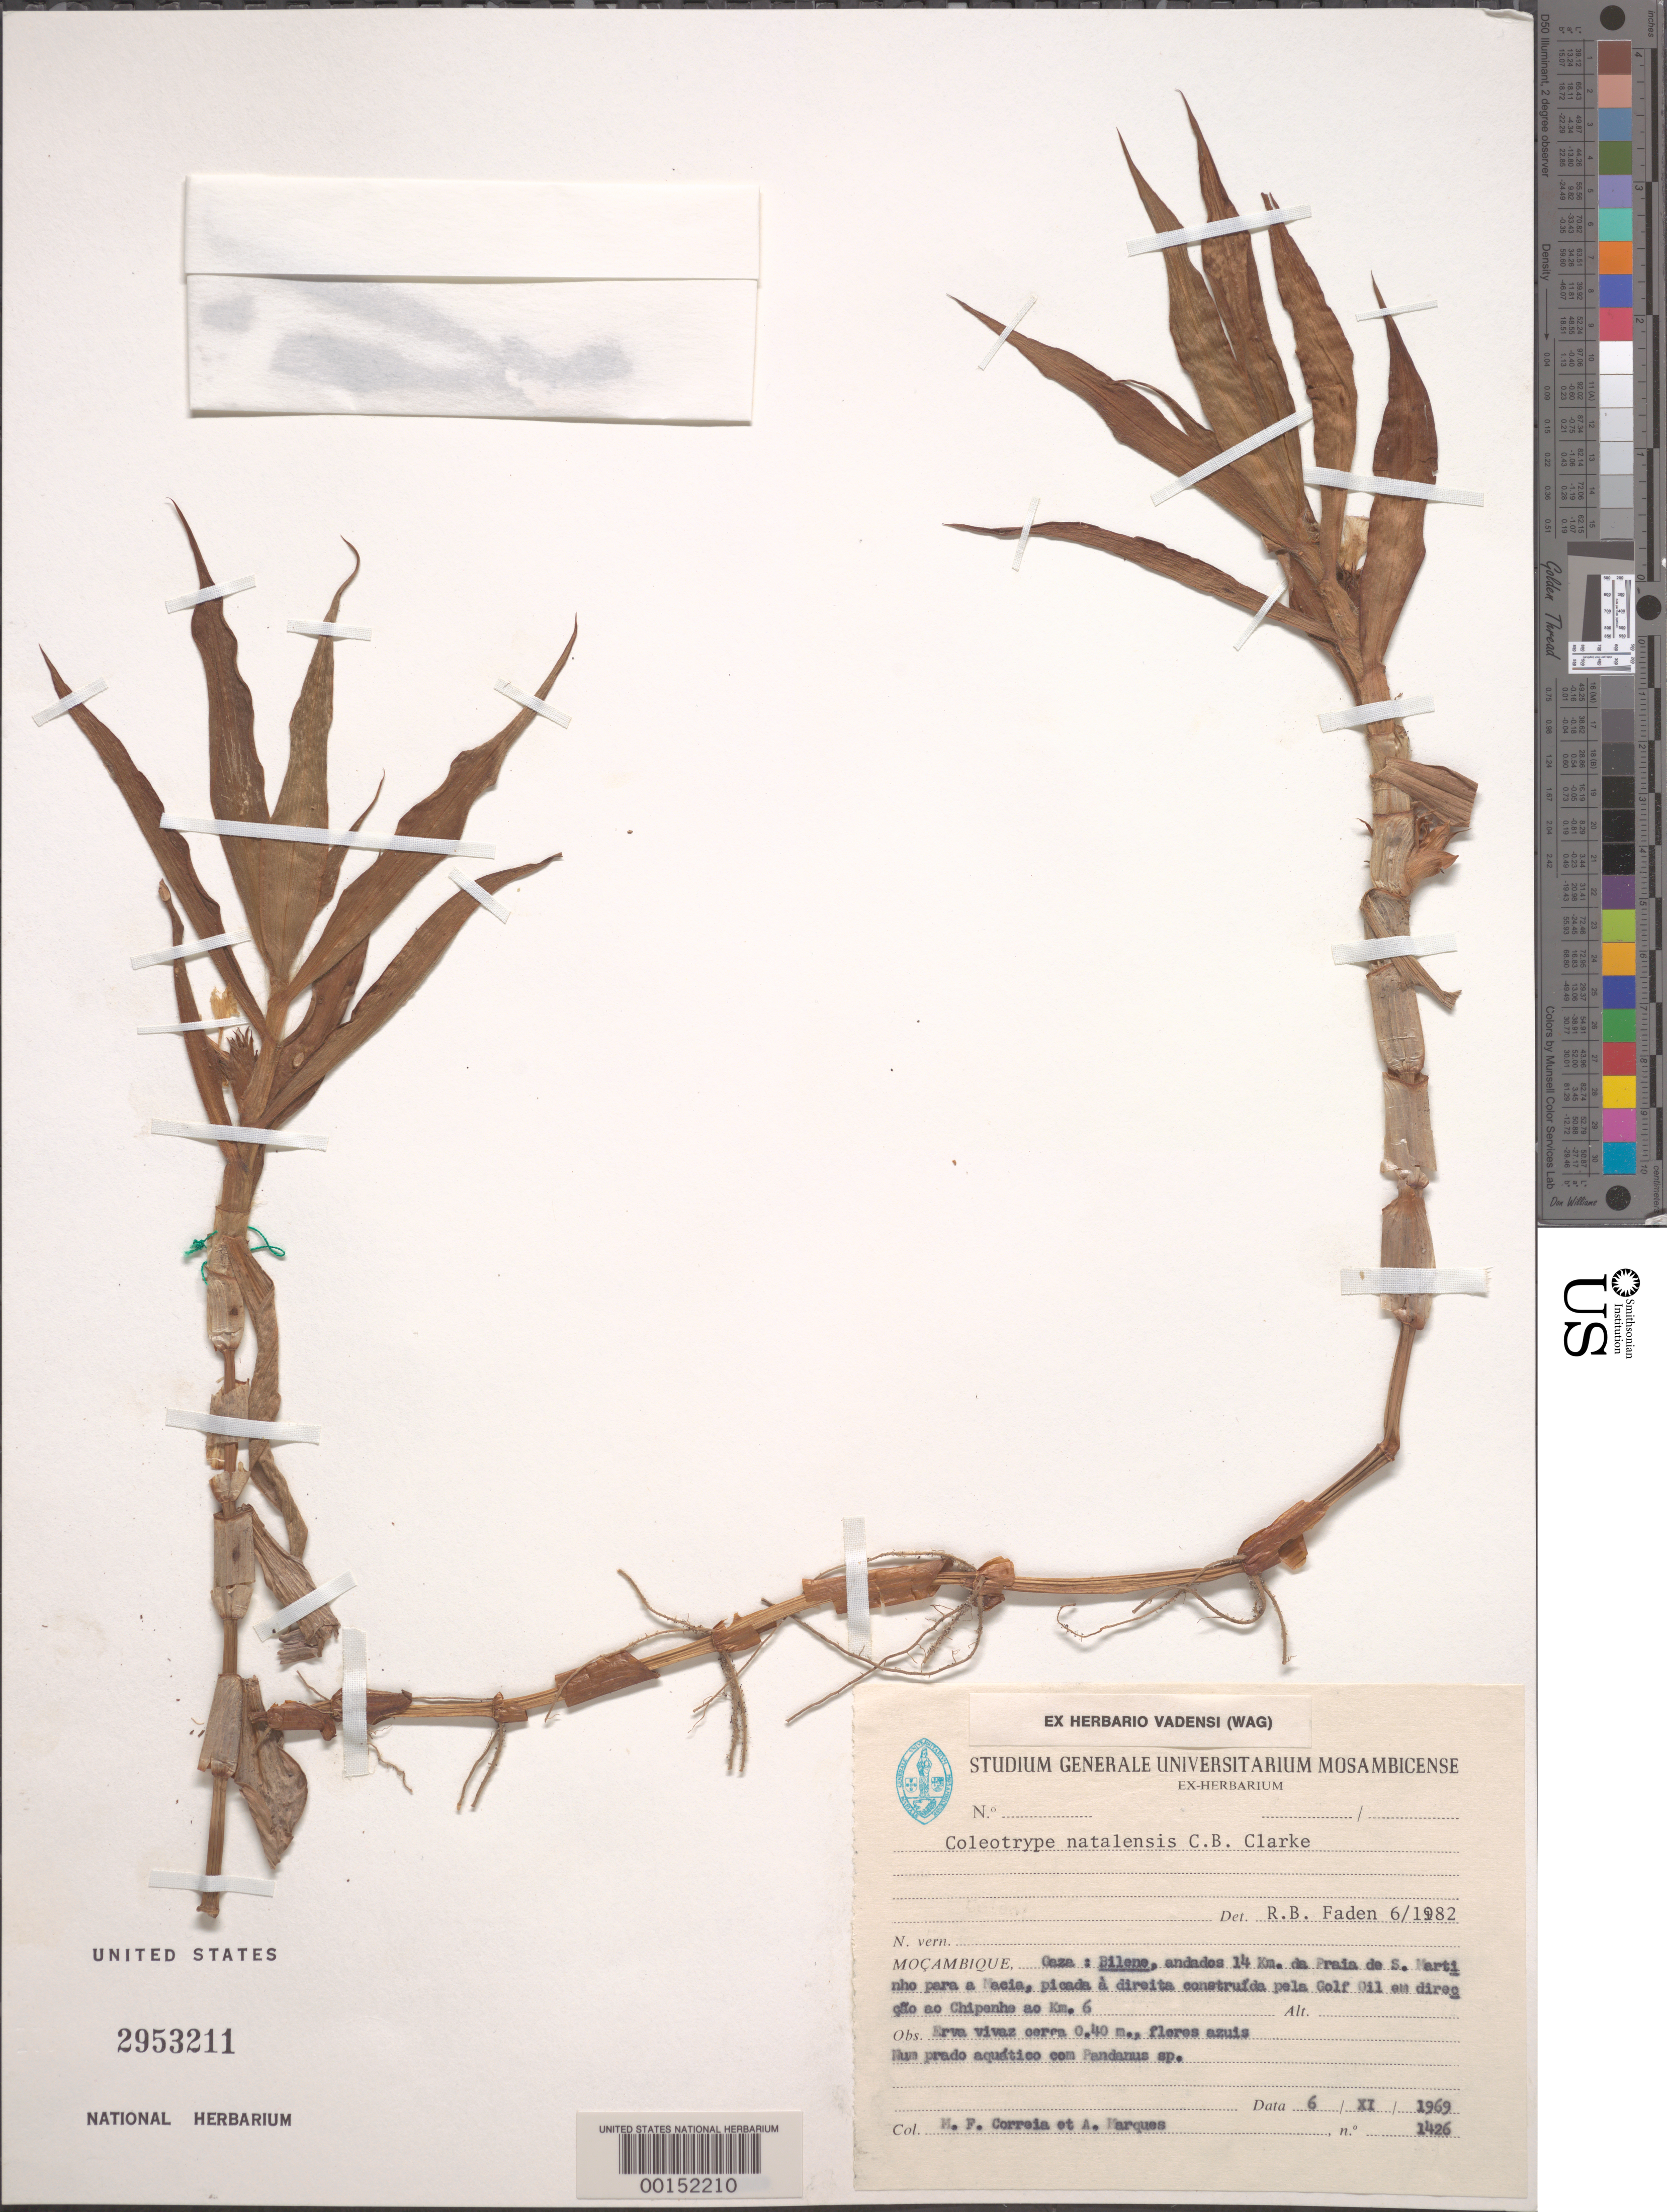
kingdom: Plantae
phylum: Tracheophyta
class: Liliopsida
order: Commelinales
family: Commelinaceae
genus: Coleotrype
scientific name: Coleotrype natalensis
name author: C.B. Clarke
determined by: Faden, Robert B., (US), Smithsonian Institution - National Museum of Natural History (UNITED STATES)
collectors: M. Correia & A. Marques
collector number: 1426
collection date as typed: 06 Nov 1969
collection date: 1969-11-06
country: Mozambique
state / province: Gaza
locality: Bilene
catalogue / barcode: US 2953211